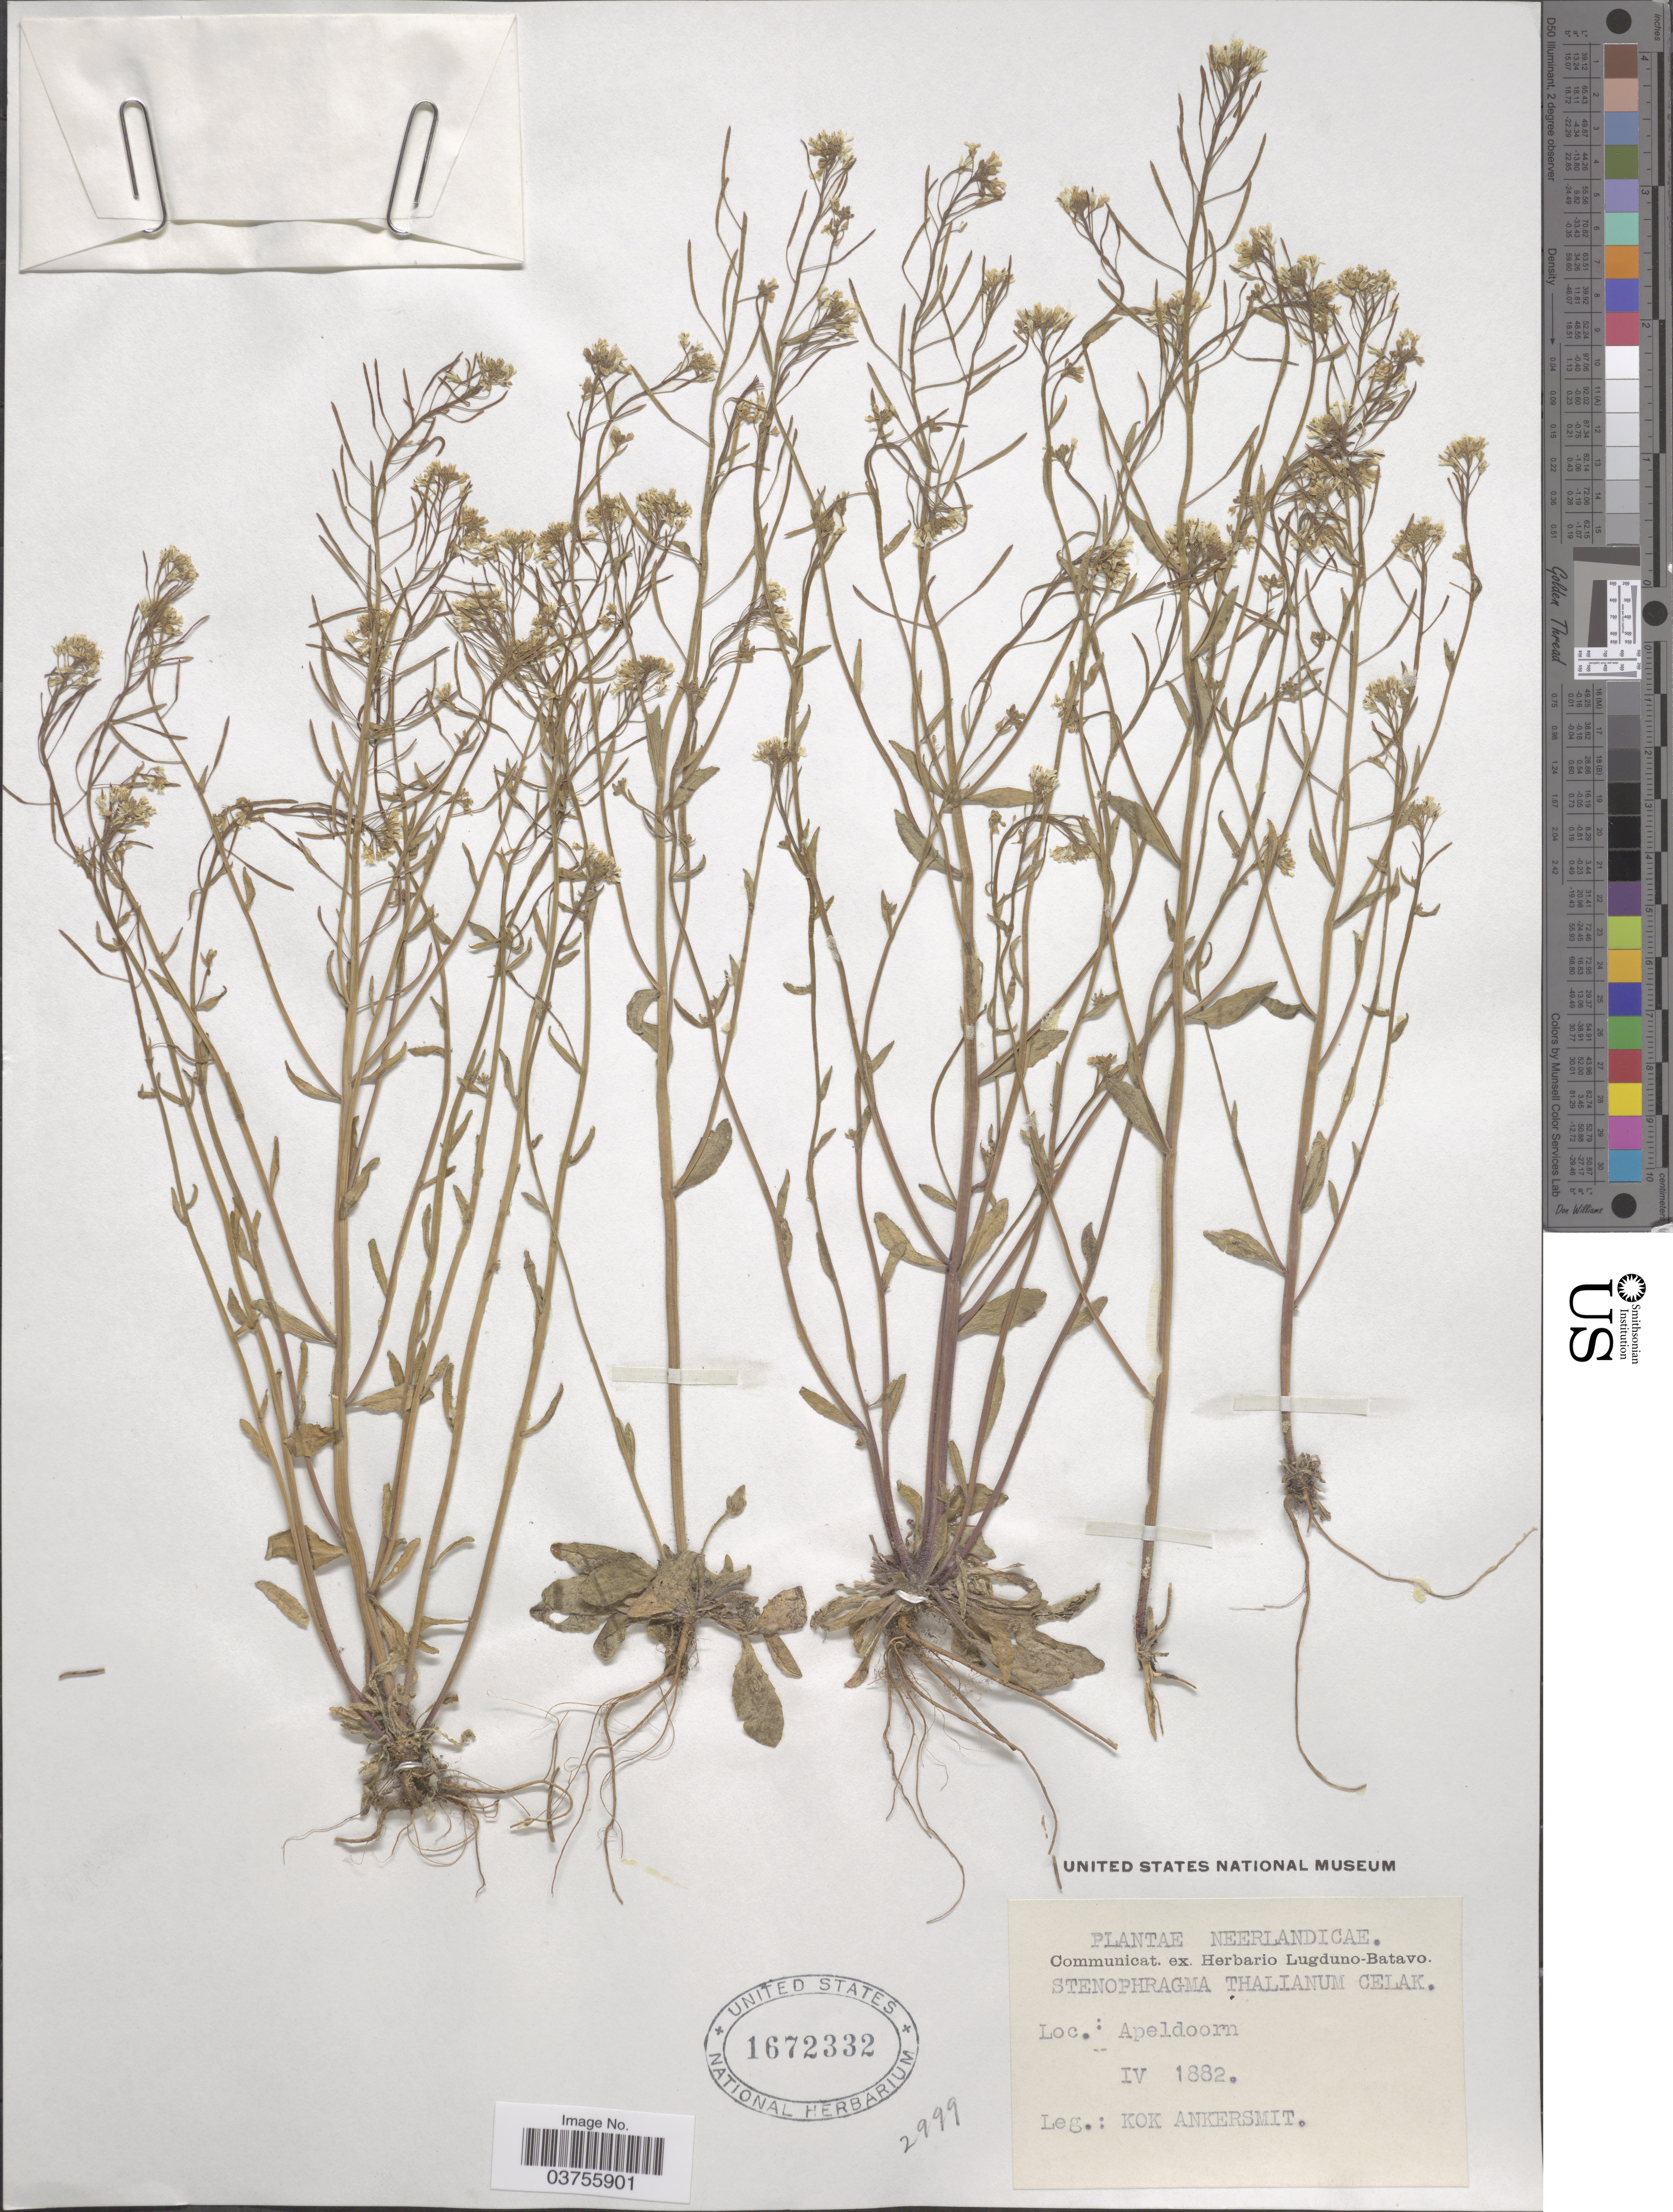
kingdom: Plantae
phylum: Tracheophyta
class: Magnoliopsida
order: Brassicales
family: Brassicaceae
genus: Arabidopsis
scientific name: Arabidopsis thaliana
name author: (L.) Heynh.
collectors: Kok Ankersmit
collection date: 1882-04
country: Netherlands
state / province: Gelderland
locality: Apeldoorn.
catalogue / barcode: US 1672332